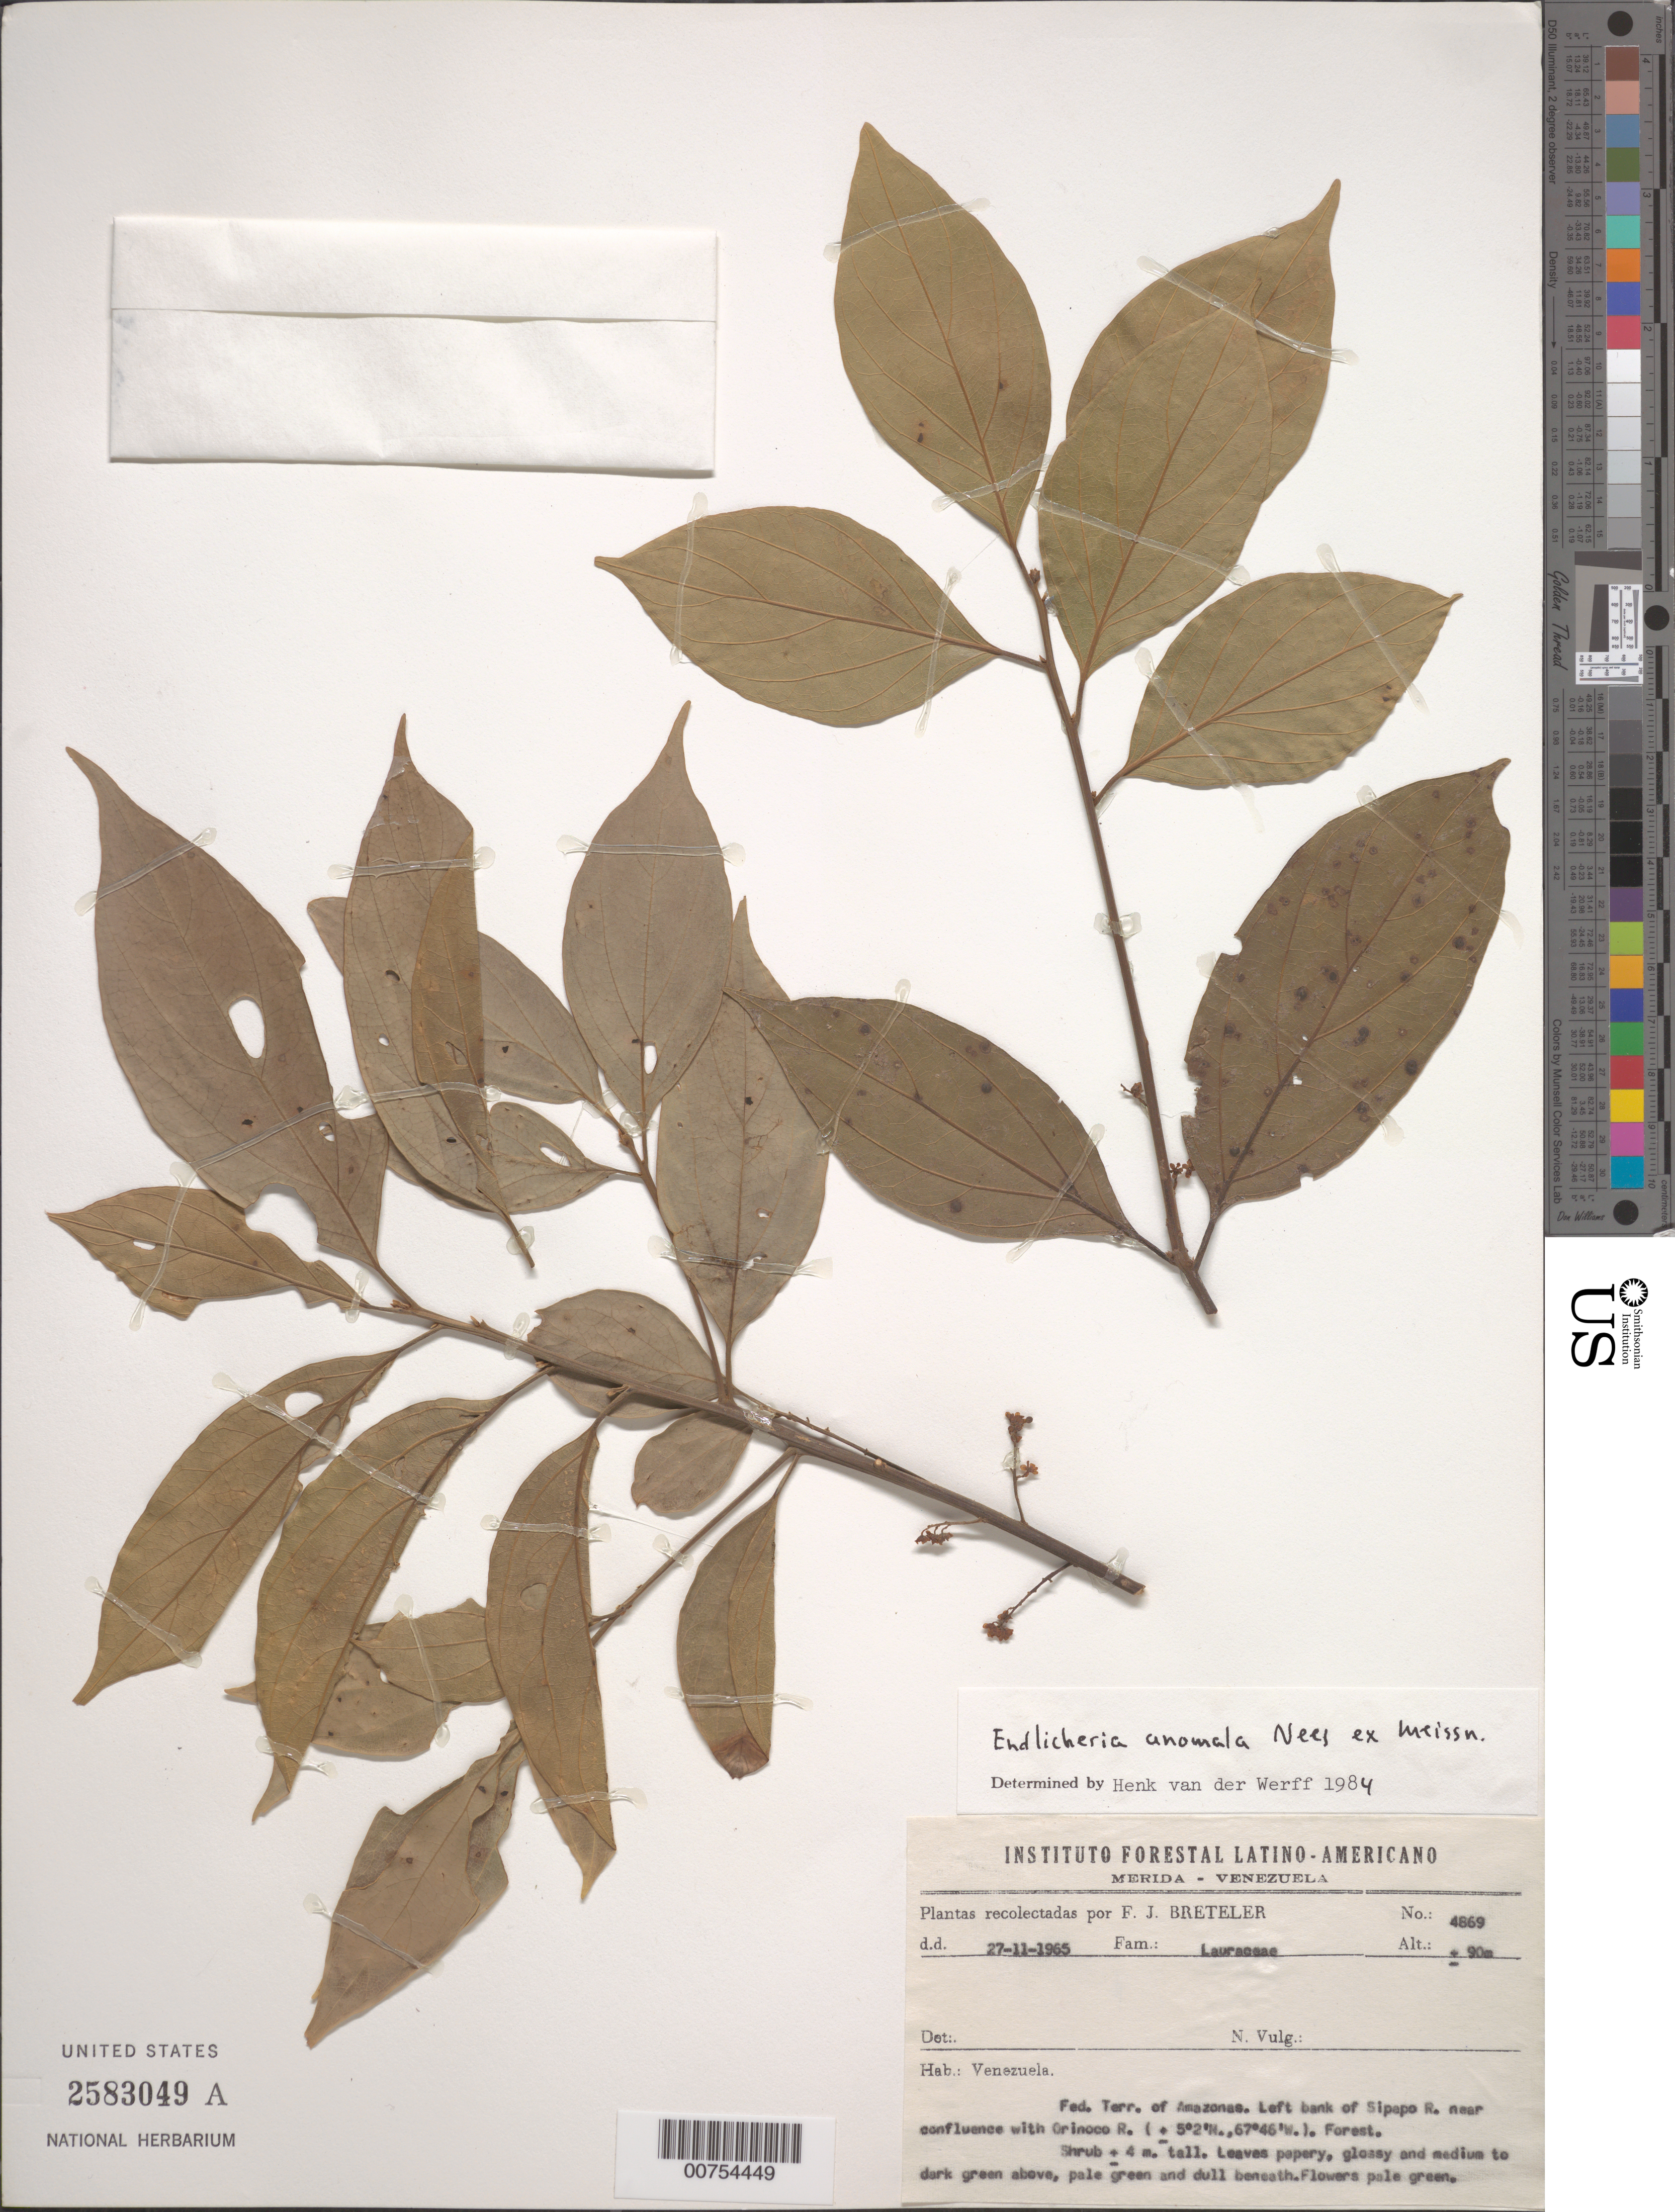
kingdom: Plantae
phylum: Tracheophyta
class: Magnoliopsida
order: Laurales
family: Lauraceae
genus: Endlicheria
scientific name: Endlicheria anomala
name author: Nees ex Meisn.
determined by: van der Werff, H., (MO), Missouri Botanical Garden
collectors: F. J. Breteler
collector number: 4869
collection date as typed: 27-Nov-65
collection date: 1965-11-27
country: Venezuela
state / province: Amazonas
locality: Sipapo R., left bank; near confl. with Orinoco R.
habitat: Forest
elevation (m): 90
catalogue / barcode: US 2583049A